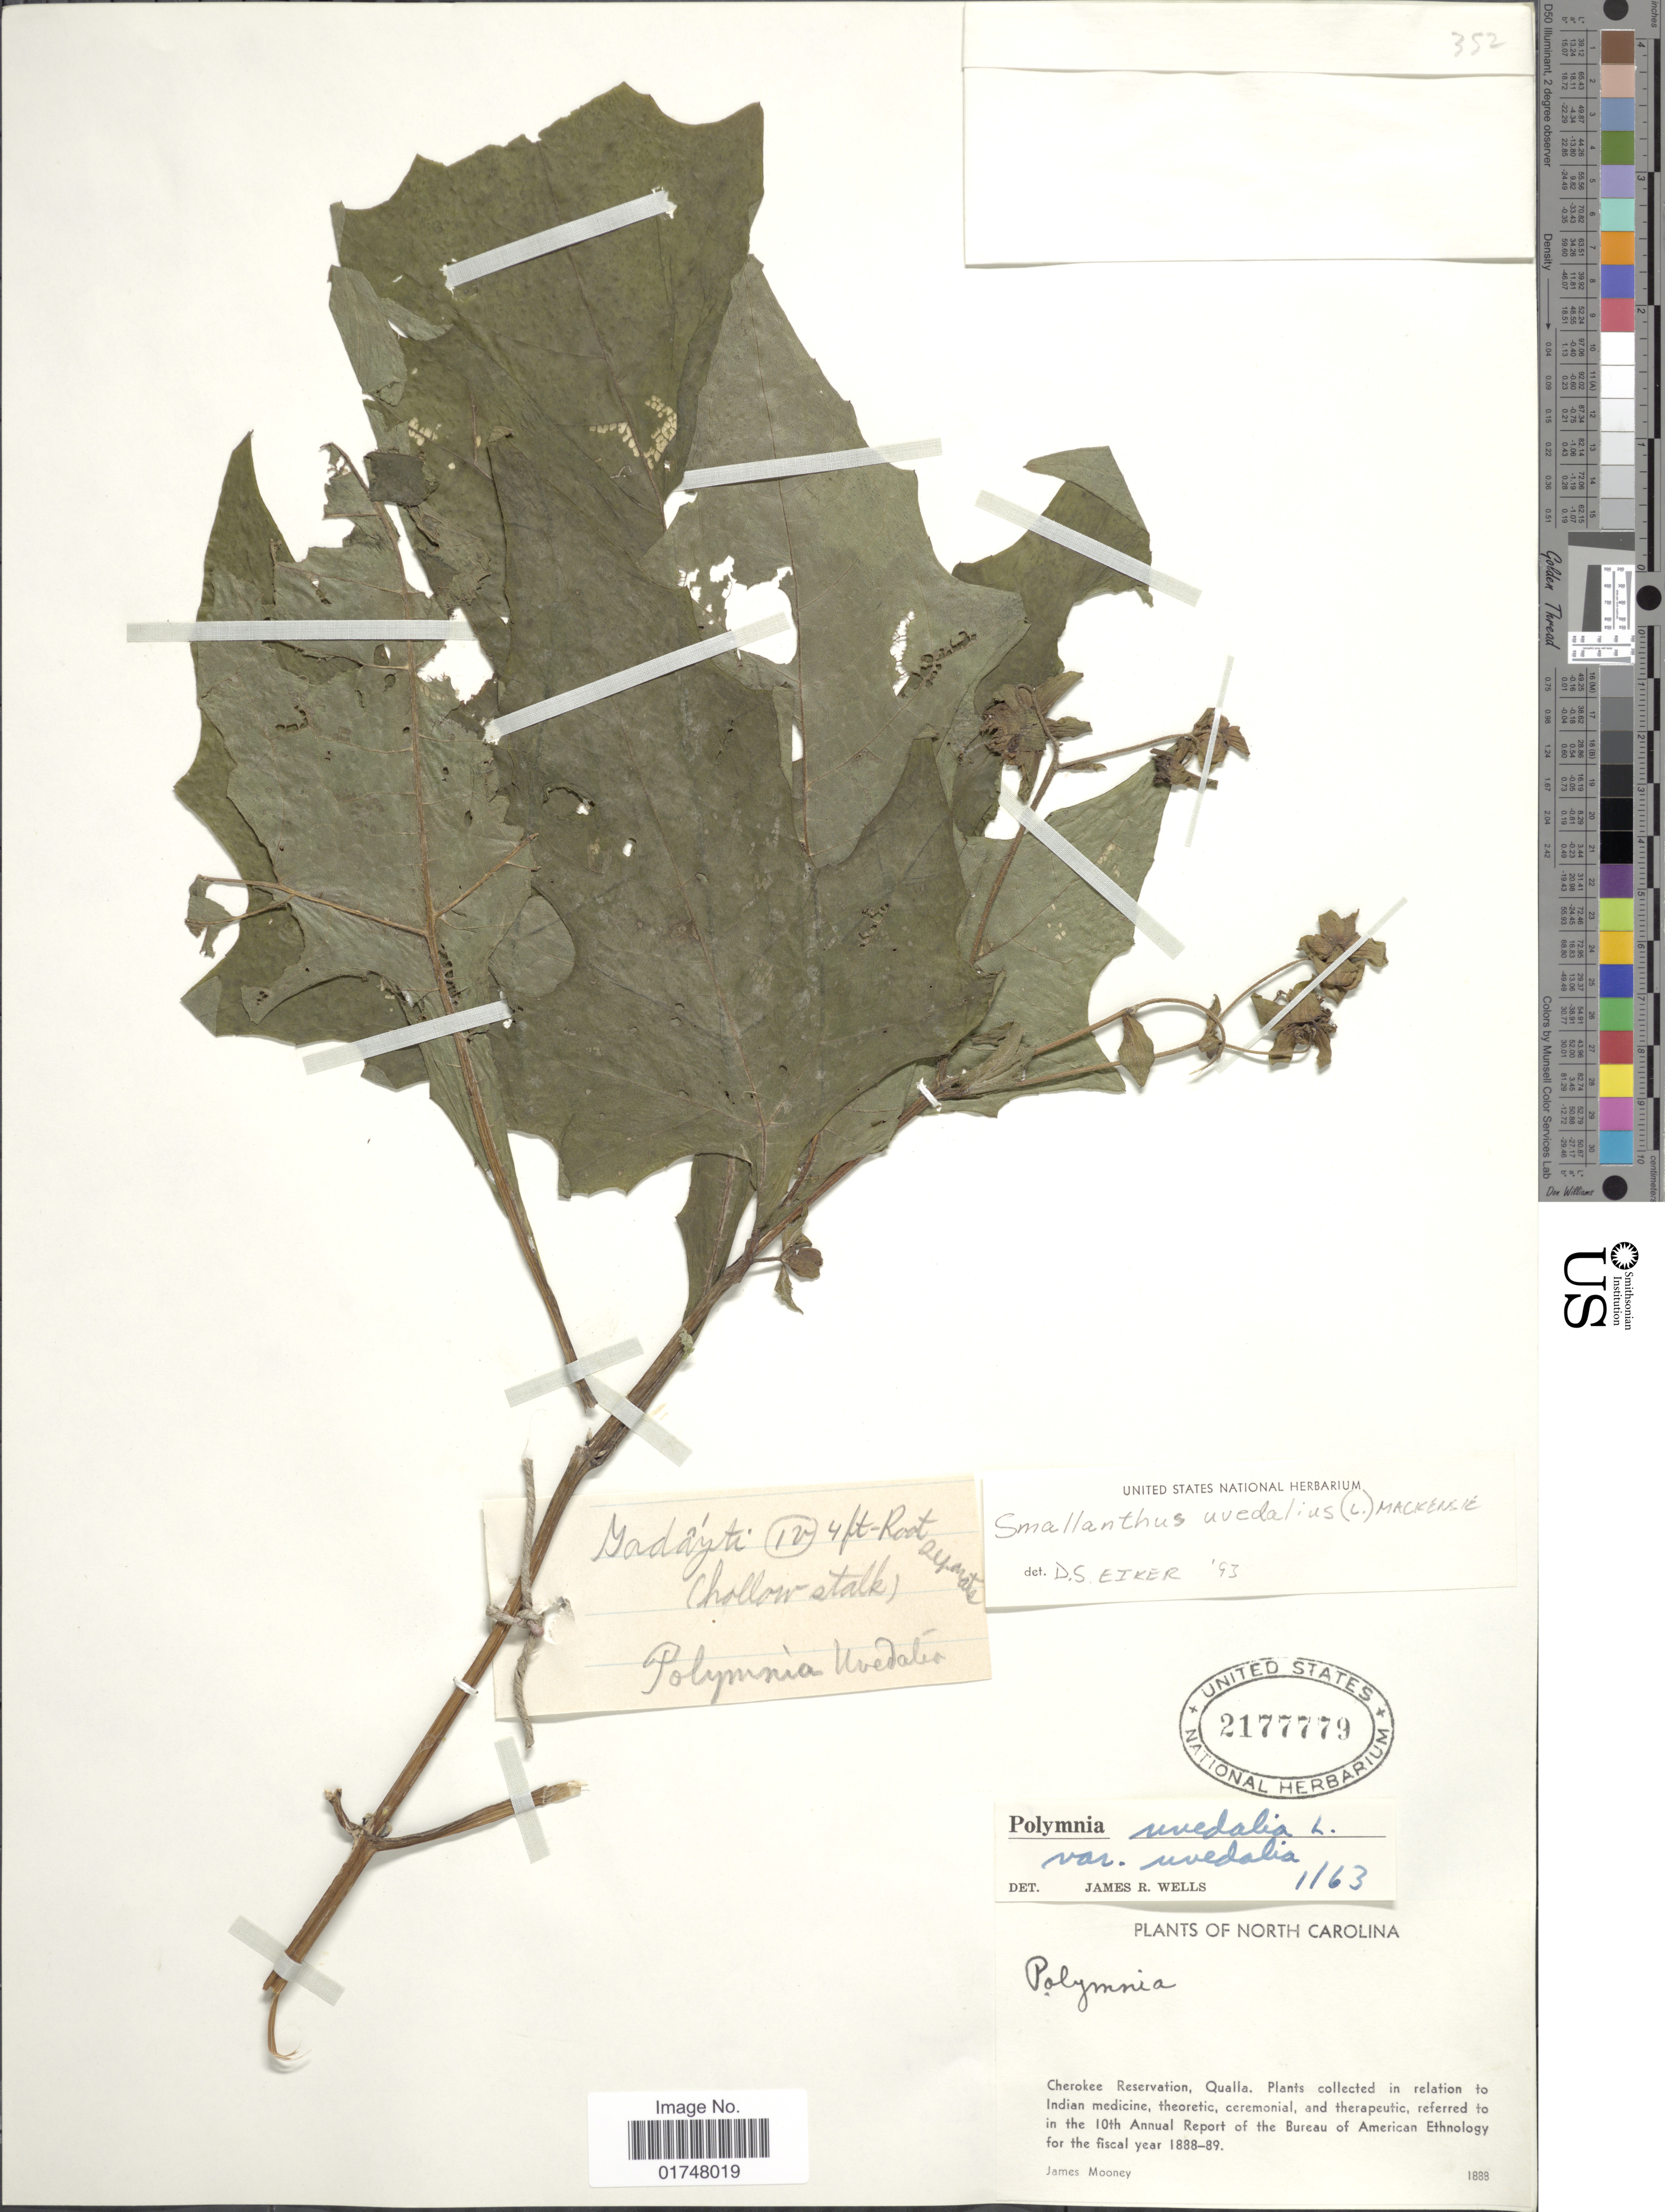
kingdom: Plantae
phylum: Tracheophyta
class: Magnoliopsida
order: Asterales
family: Asteraceae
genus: Smallanthus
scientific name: Smallanthus uvedalia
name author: (L.) Mack. ex Mack.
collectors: J. Mooney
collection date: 1888/1889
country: United States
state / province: North Carolina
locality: Cherokee Reservation, Qualla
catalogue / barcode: US 2177779